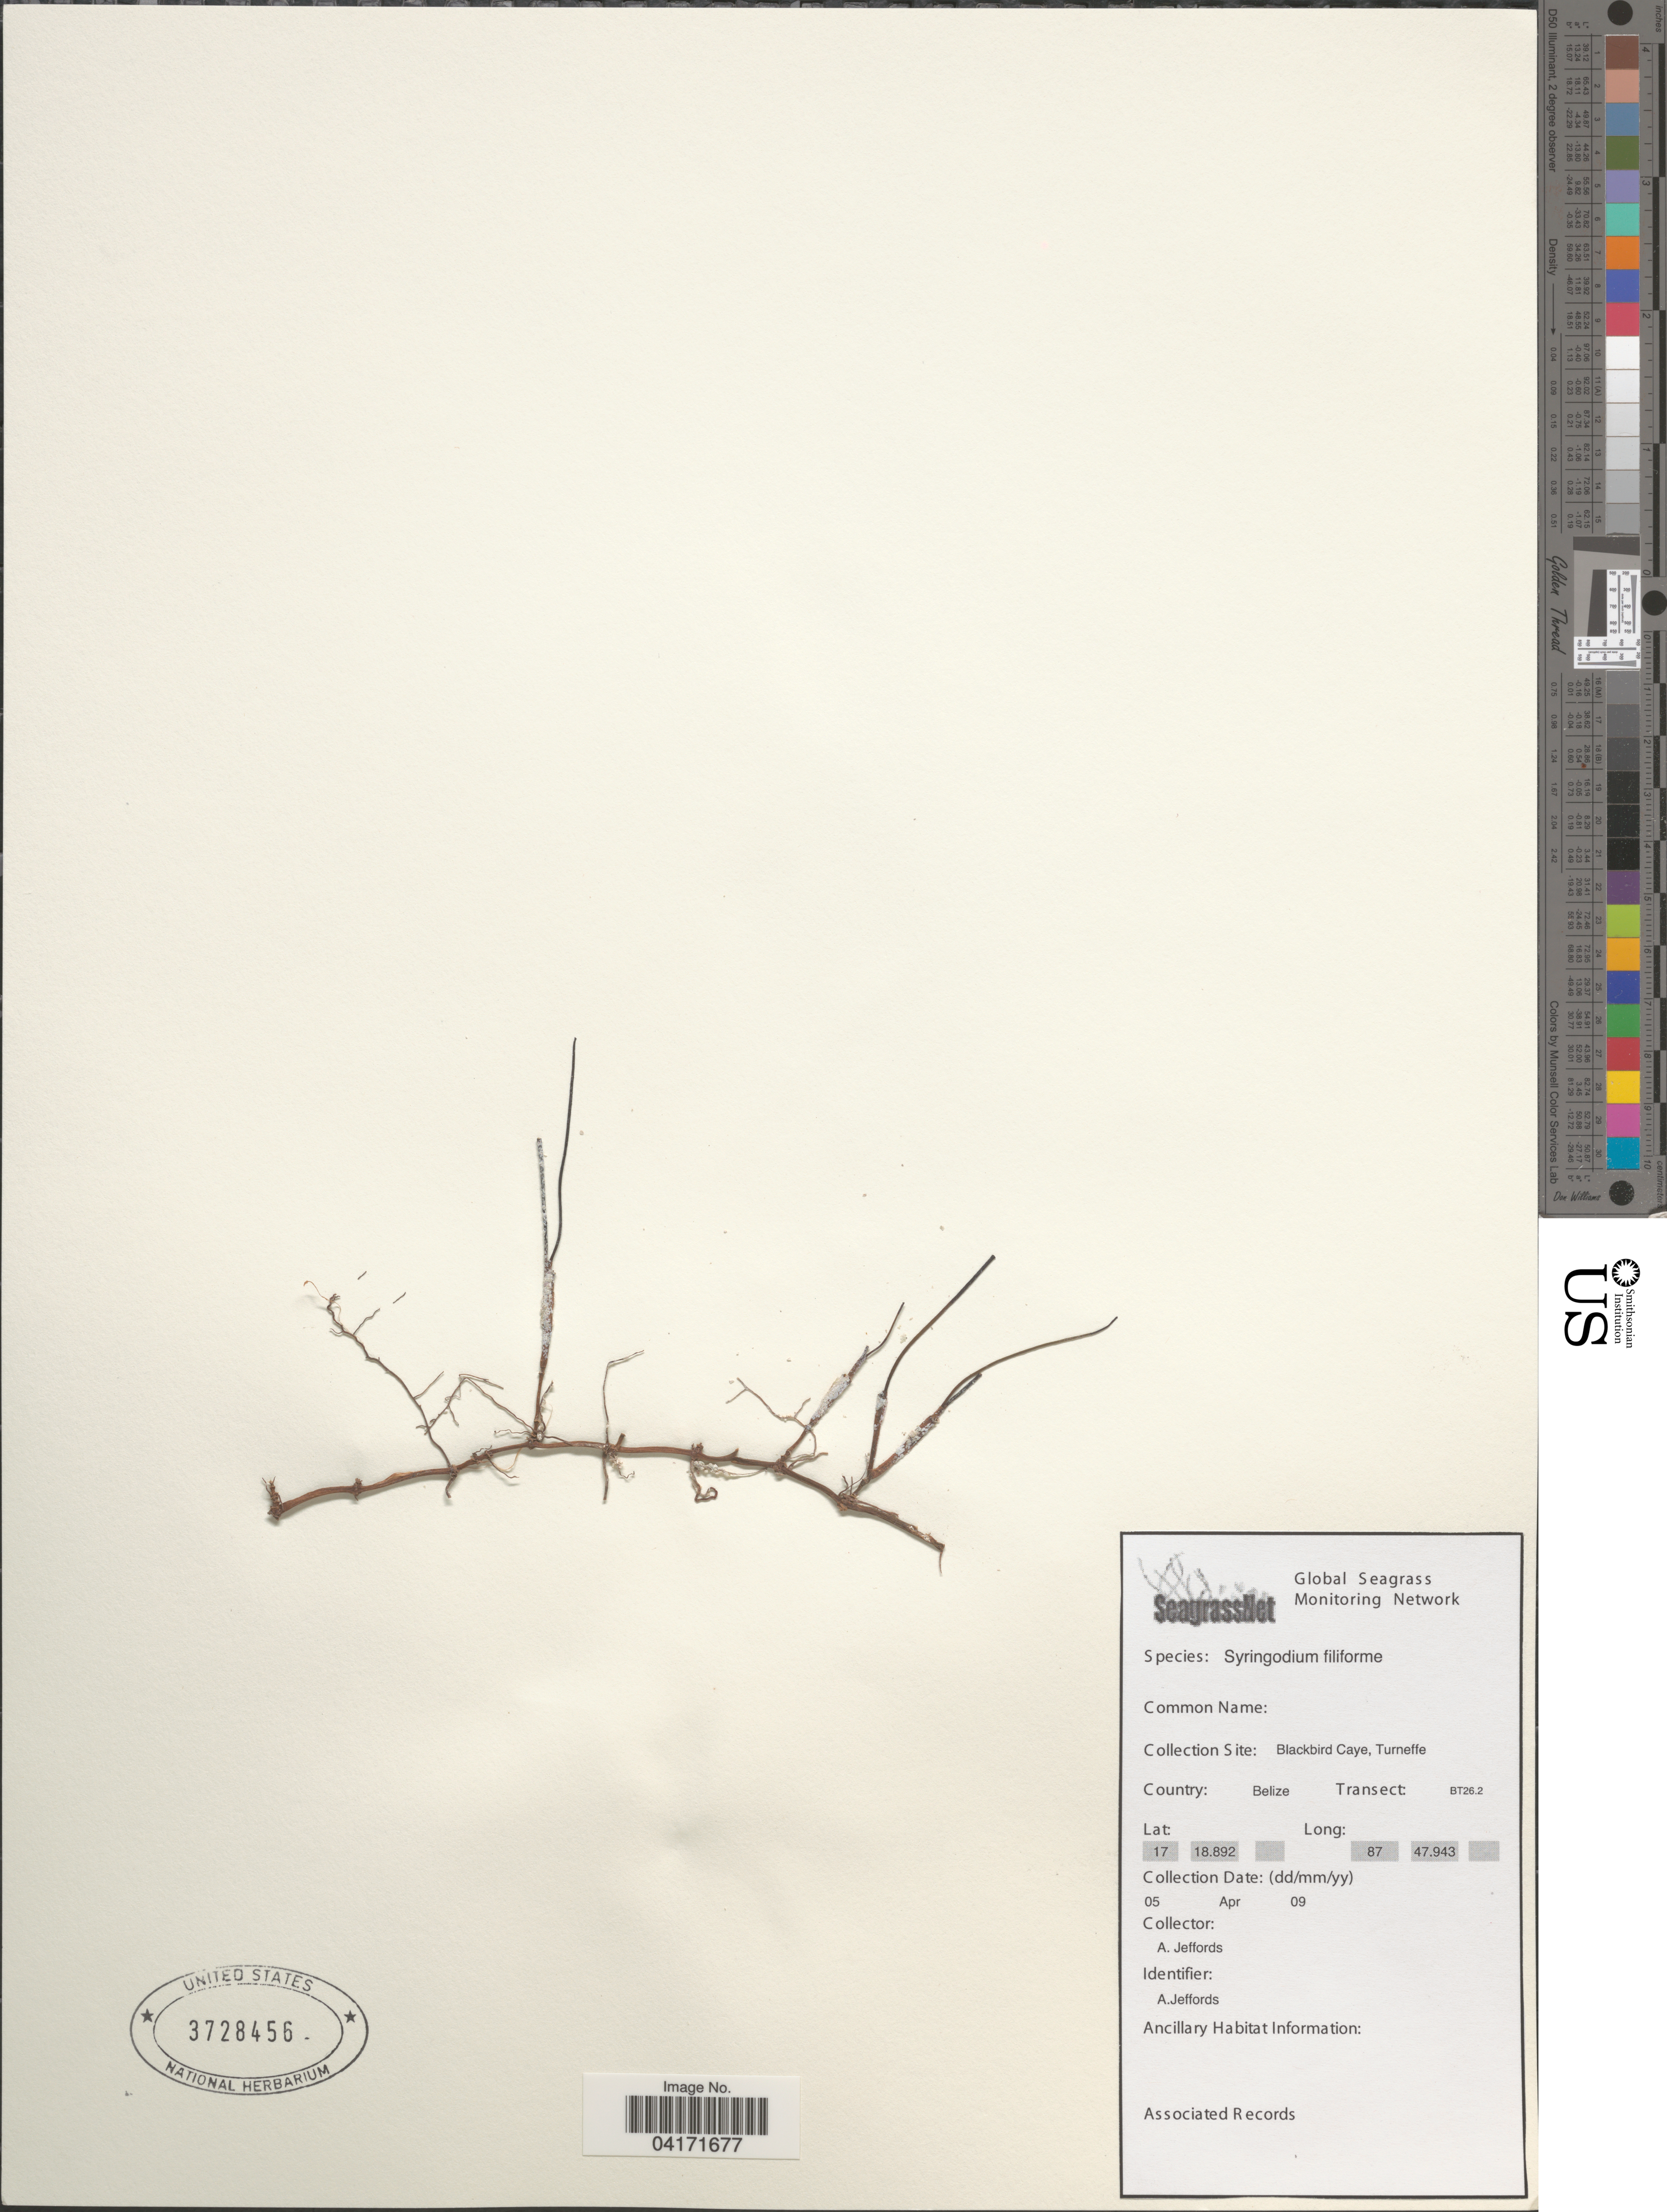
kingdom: Plantae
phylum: Tracheophyta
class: Liliopsida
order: Alismatales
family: Cymodoceaceae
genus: Syringodium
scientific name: Syringodium filiforme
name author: Kütz.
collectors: A. Jeffords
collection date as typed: Transcribed d/m/y: 5/4/9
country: Belize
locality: Blackbird Caye, Turneffe. Transect: BT26.2.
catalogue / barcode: US 3728456